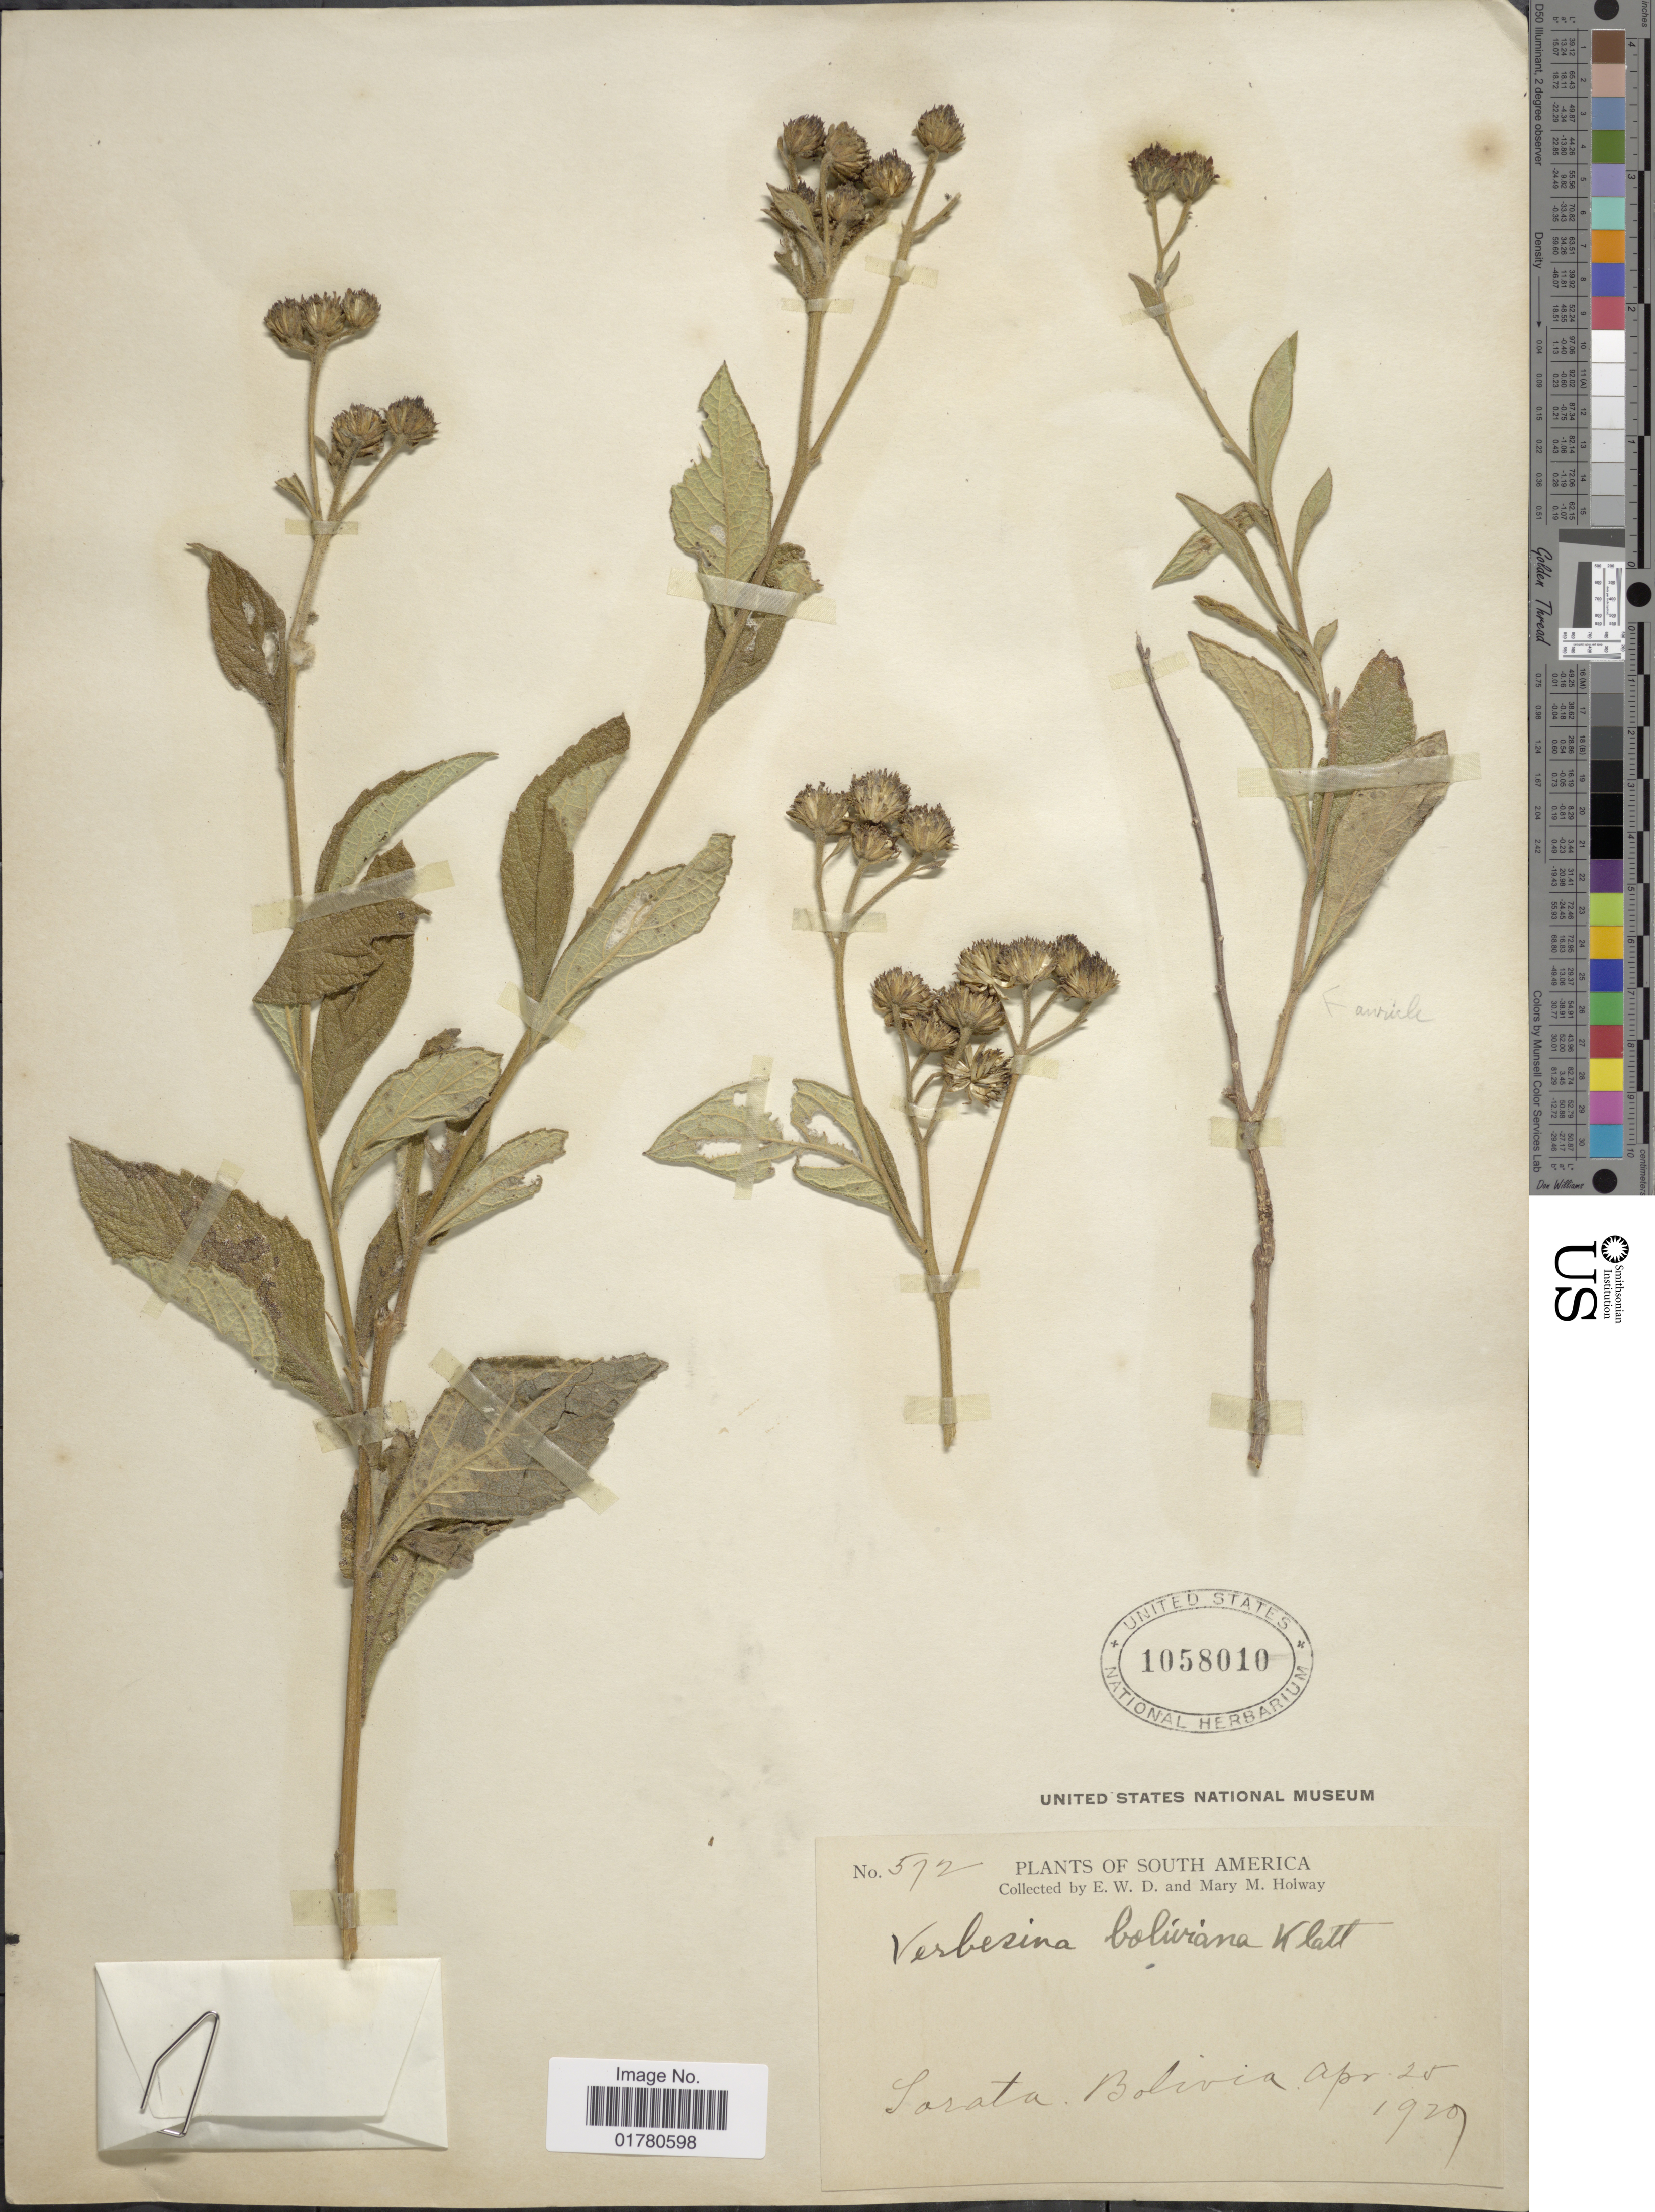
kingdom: Plantae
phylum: Tracheophyta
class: Magnoliopsida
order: Asterales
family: Asteraceae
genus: Verbesina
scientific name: Verbesina boliviana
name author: Klatt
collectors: E. W. D. Holway & M. M. Holway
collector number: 572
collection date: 1929-04-25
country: Bolivia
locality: Sorata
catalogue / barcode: US 1058010